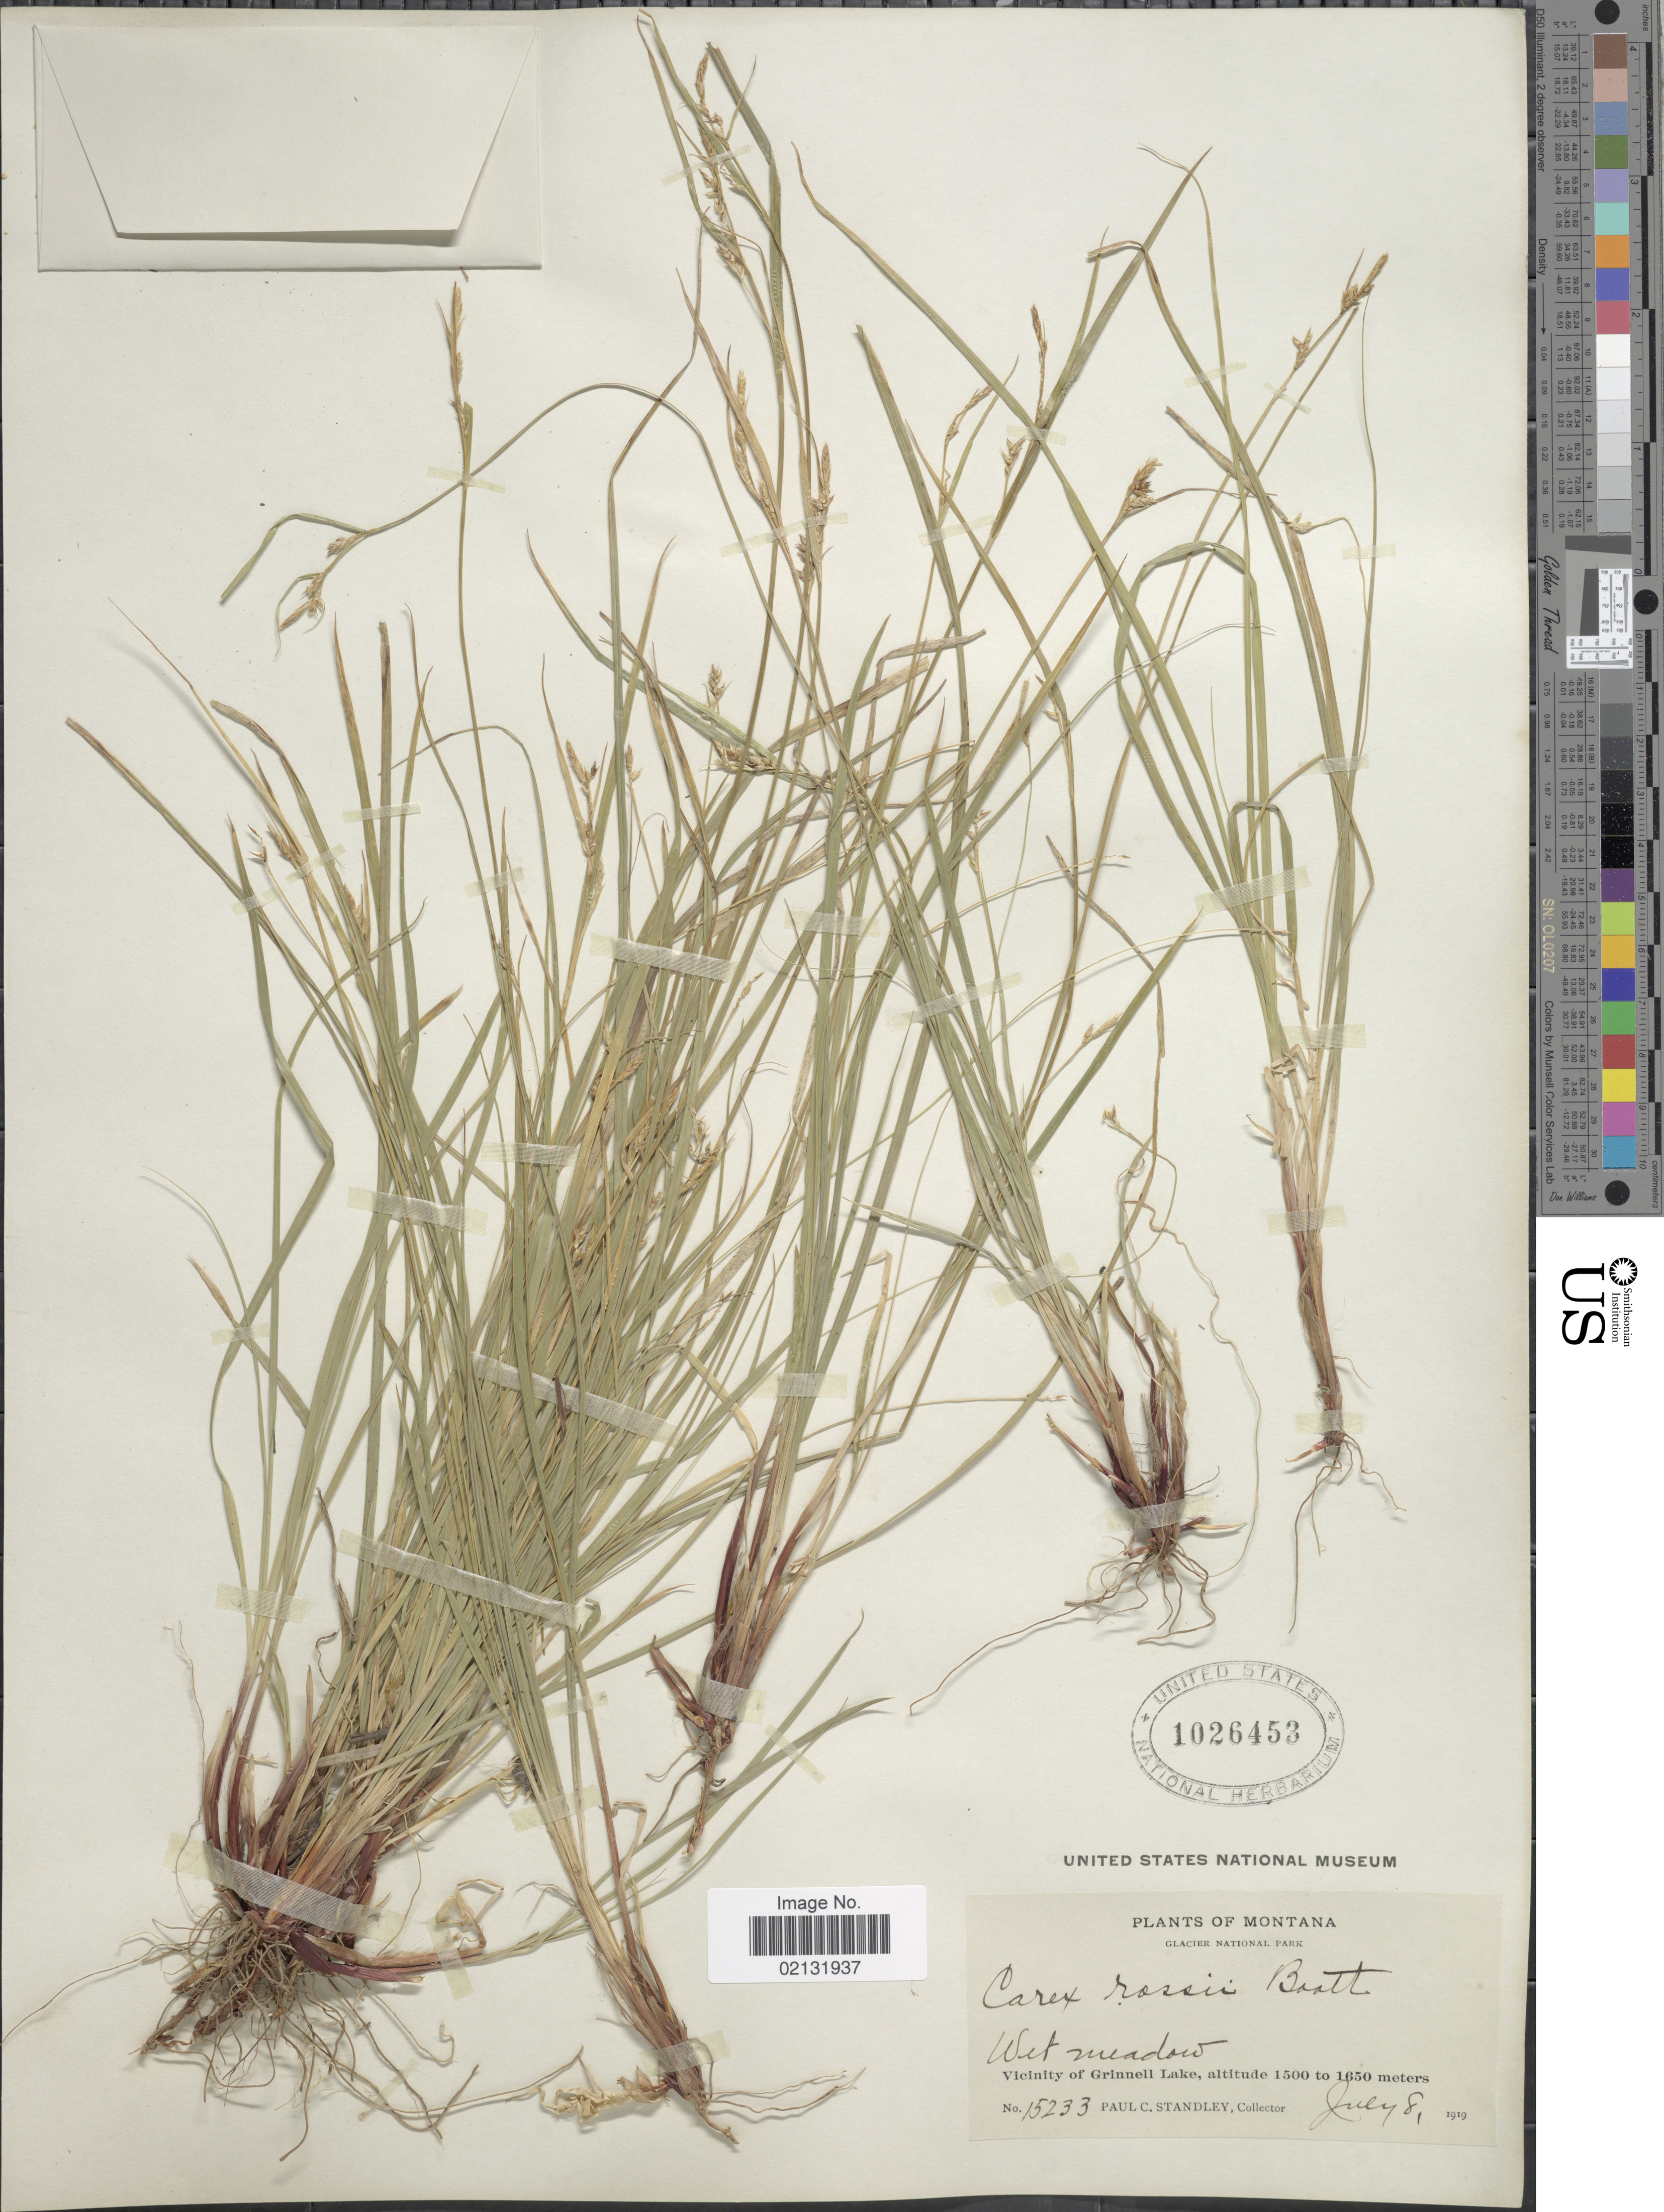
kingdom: Plantae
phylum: Tracheophyta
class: Liliopsida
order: Poales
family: Cyperaceae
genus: Carex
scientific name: Carex rossii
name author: Boott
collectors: P. C. Standley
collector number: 15233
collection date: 1919-07-08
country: United States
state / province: Montana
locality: Wet meadow, Vicinity of Grinnell Lake.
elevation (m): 1500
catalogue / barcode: US 1026453